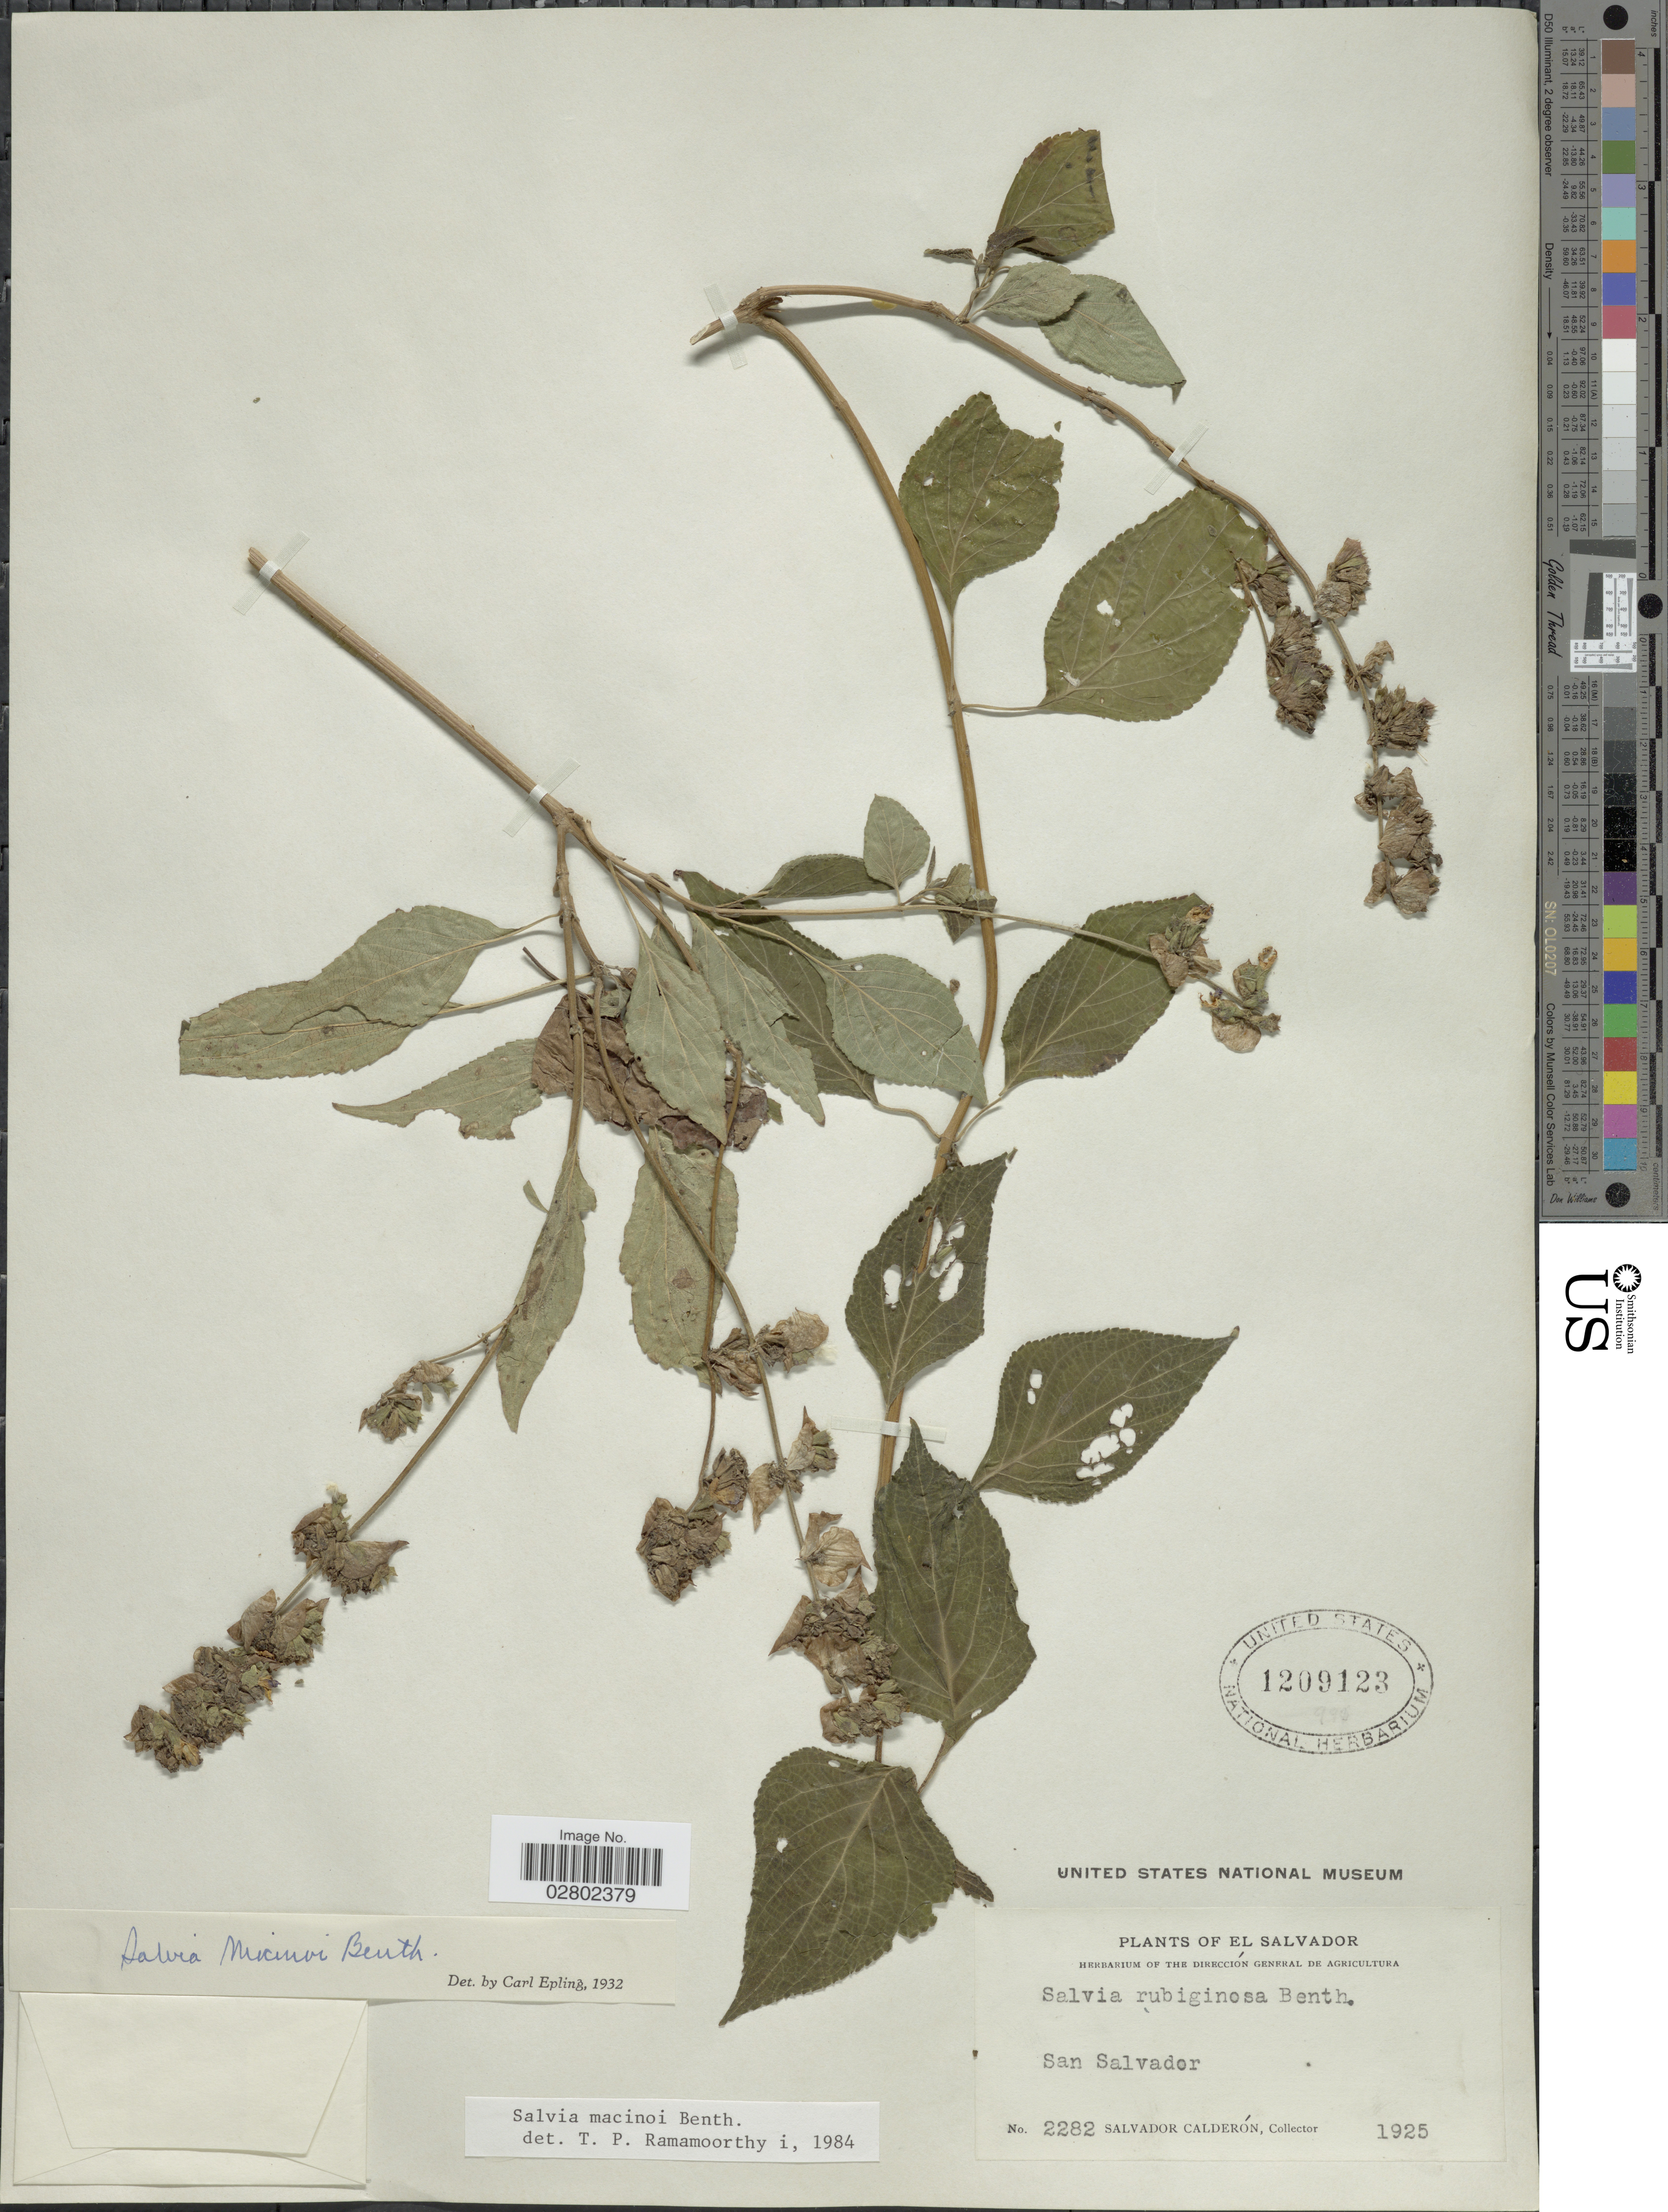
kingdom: Plantae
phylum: Tracheophyta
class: Magnoliopsida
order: Lamiales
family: Lamiaceae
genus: Salvia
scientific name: Salvia mocinoi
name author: Benth.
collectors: S. Calderón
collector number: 2282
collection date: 1925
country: El Salvador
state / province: San Salvador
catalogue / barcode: US 1209123